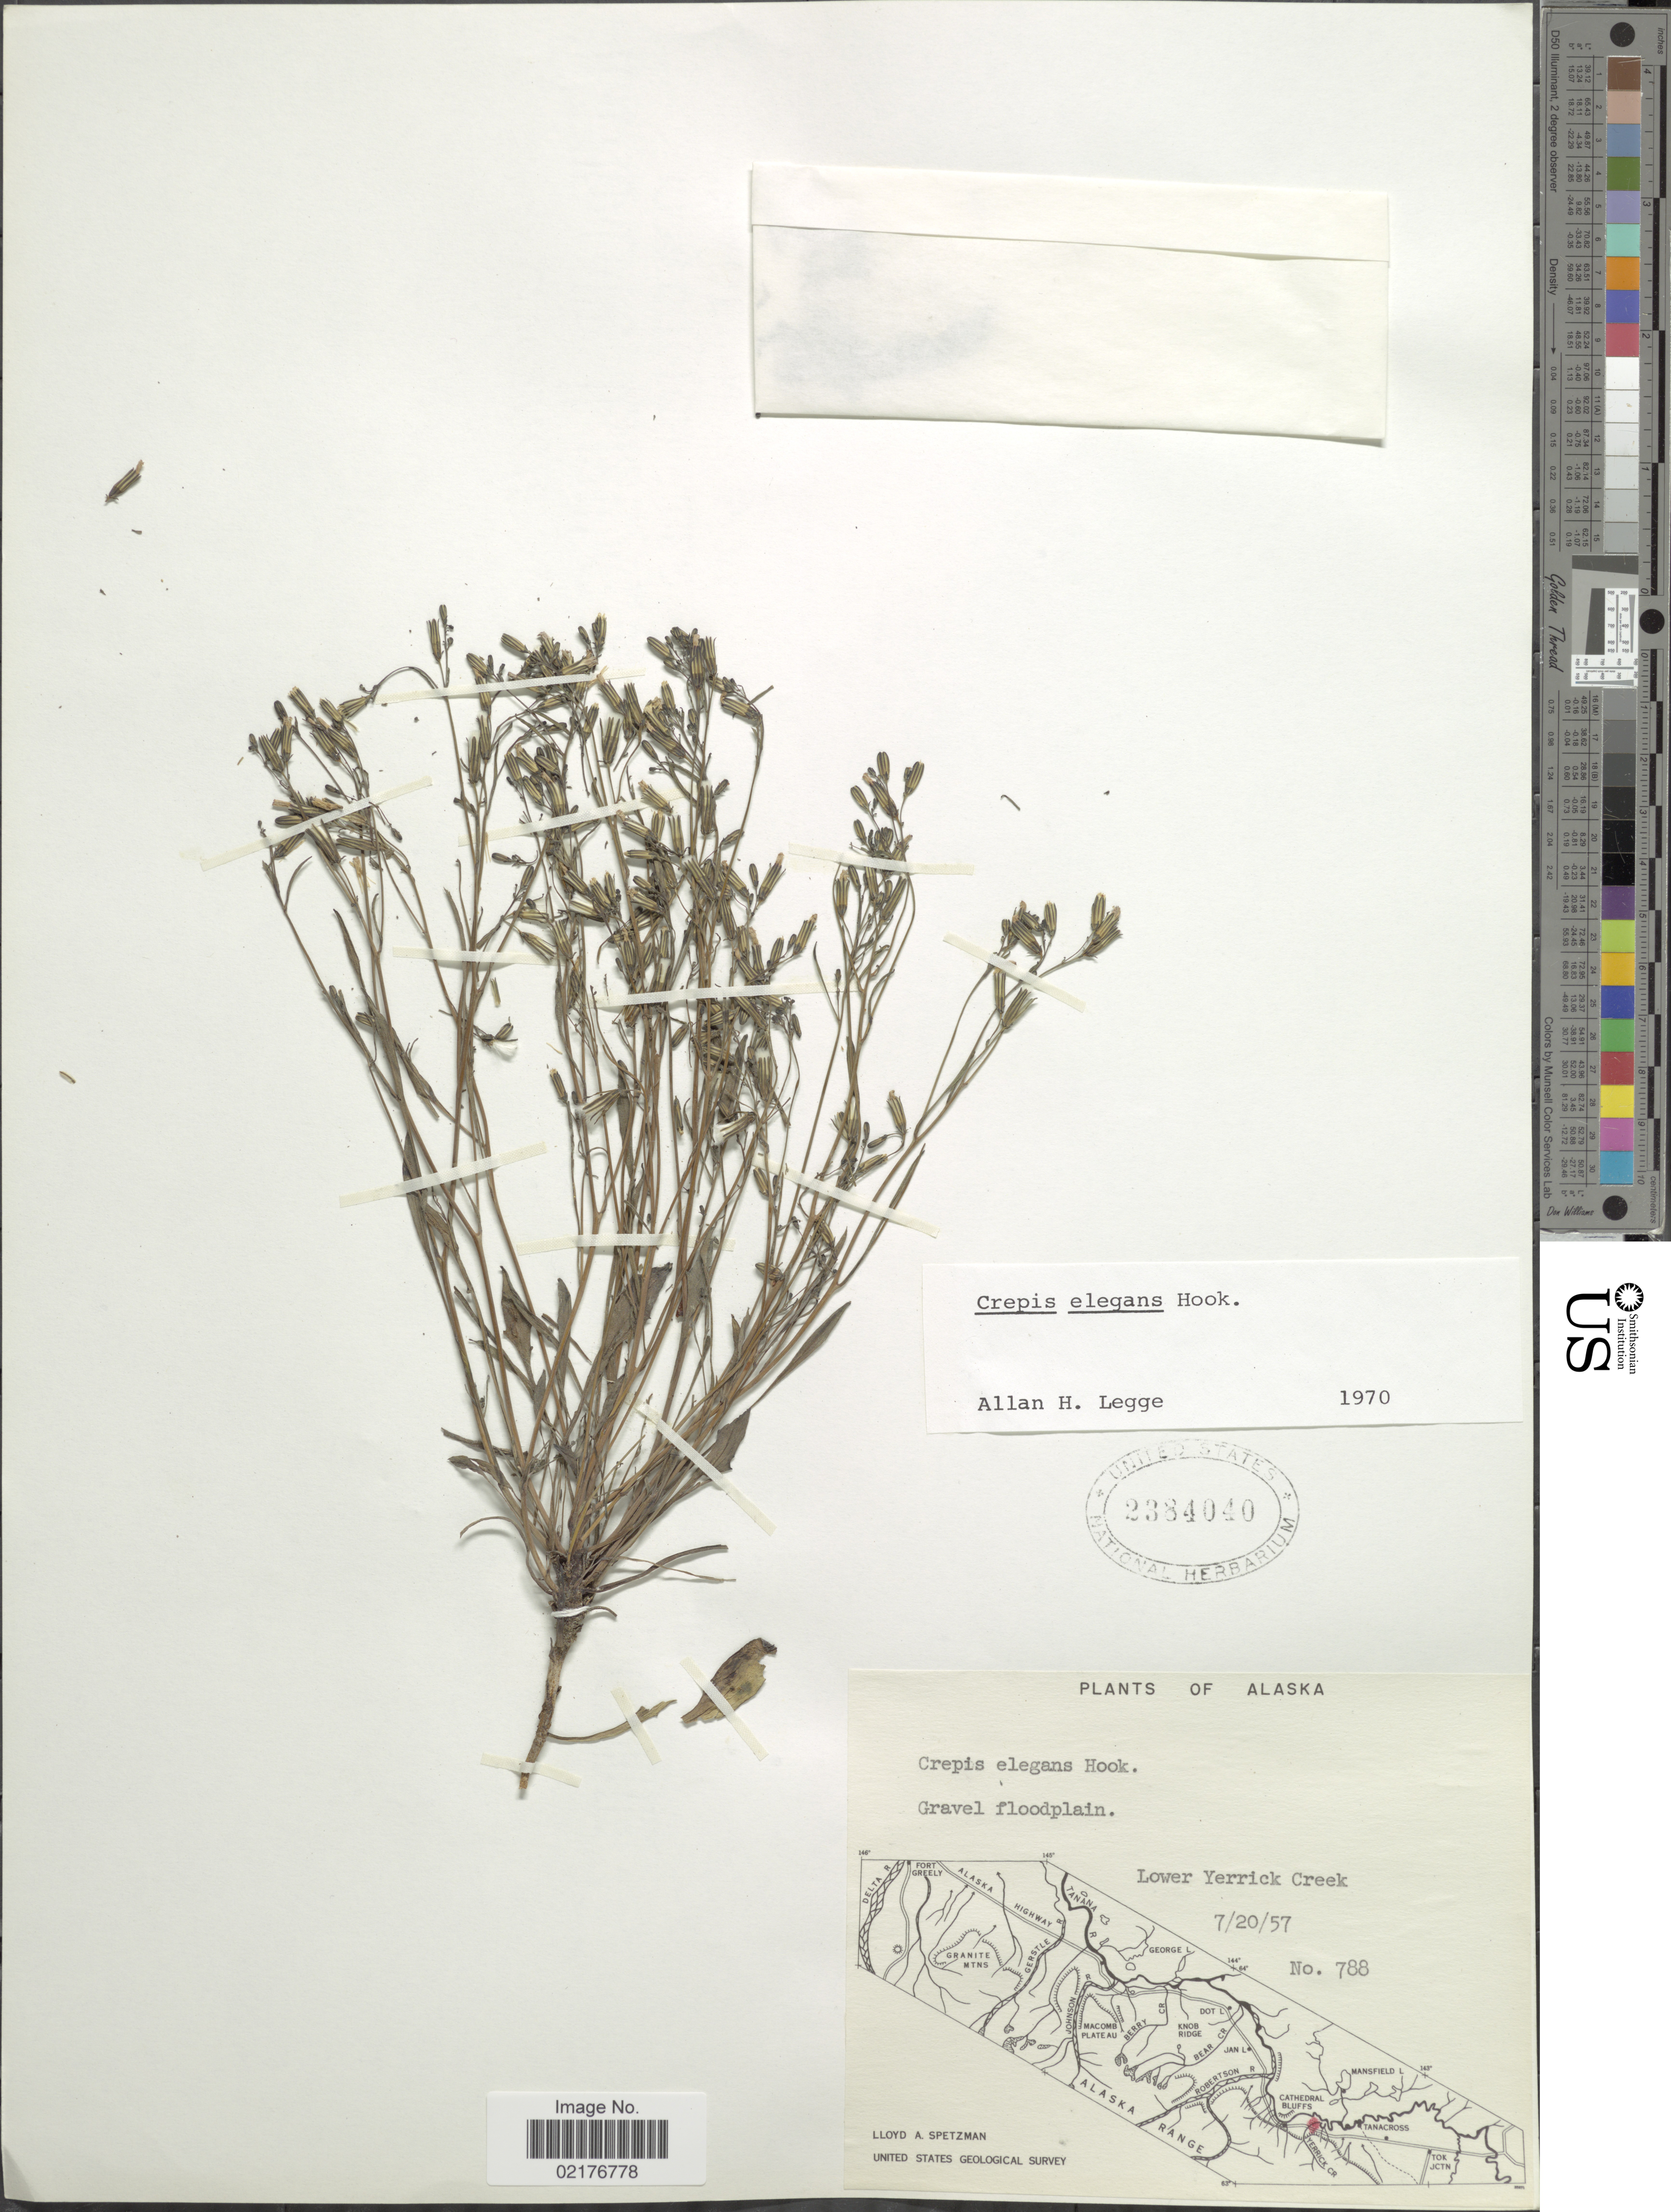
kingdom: Plantae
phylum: Tracheophyta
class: Magnoliopsida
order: Asterales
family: Asteraceae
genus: Askellia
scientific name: Askellia elegans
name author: (Hook.) W.A. Weber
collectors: L. Spetzman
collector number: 788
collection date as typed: Transcribed d/m/y: 20/7/57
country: United States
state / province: Alaska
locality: Lower Yerrick Creek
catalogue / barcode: US 2384040